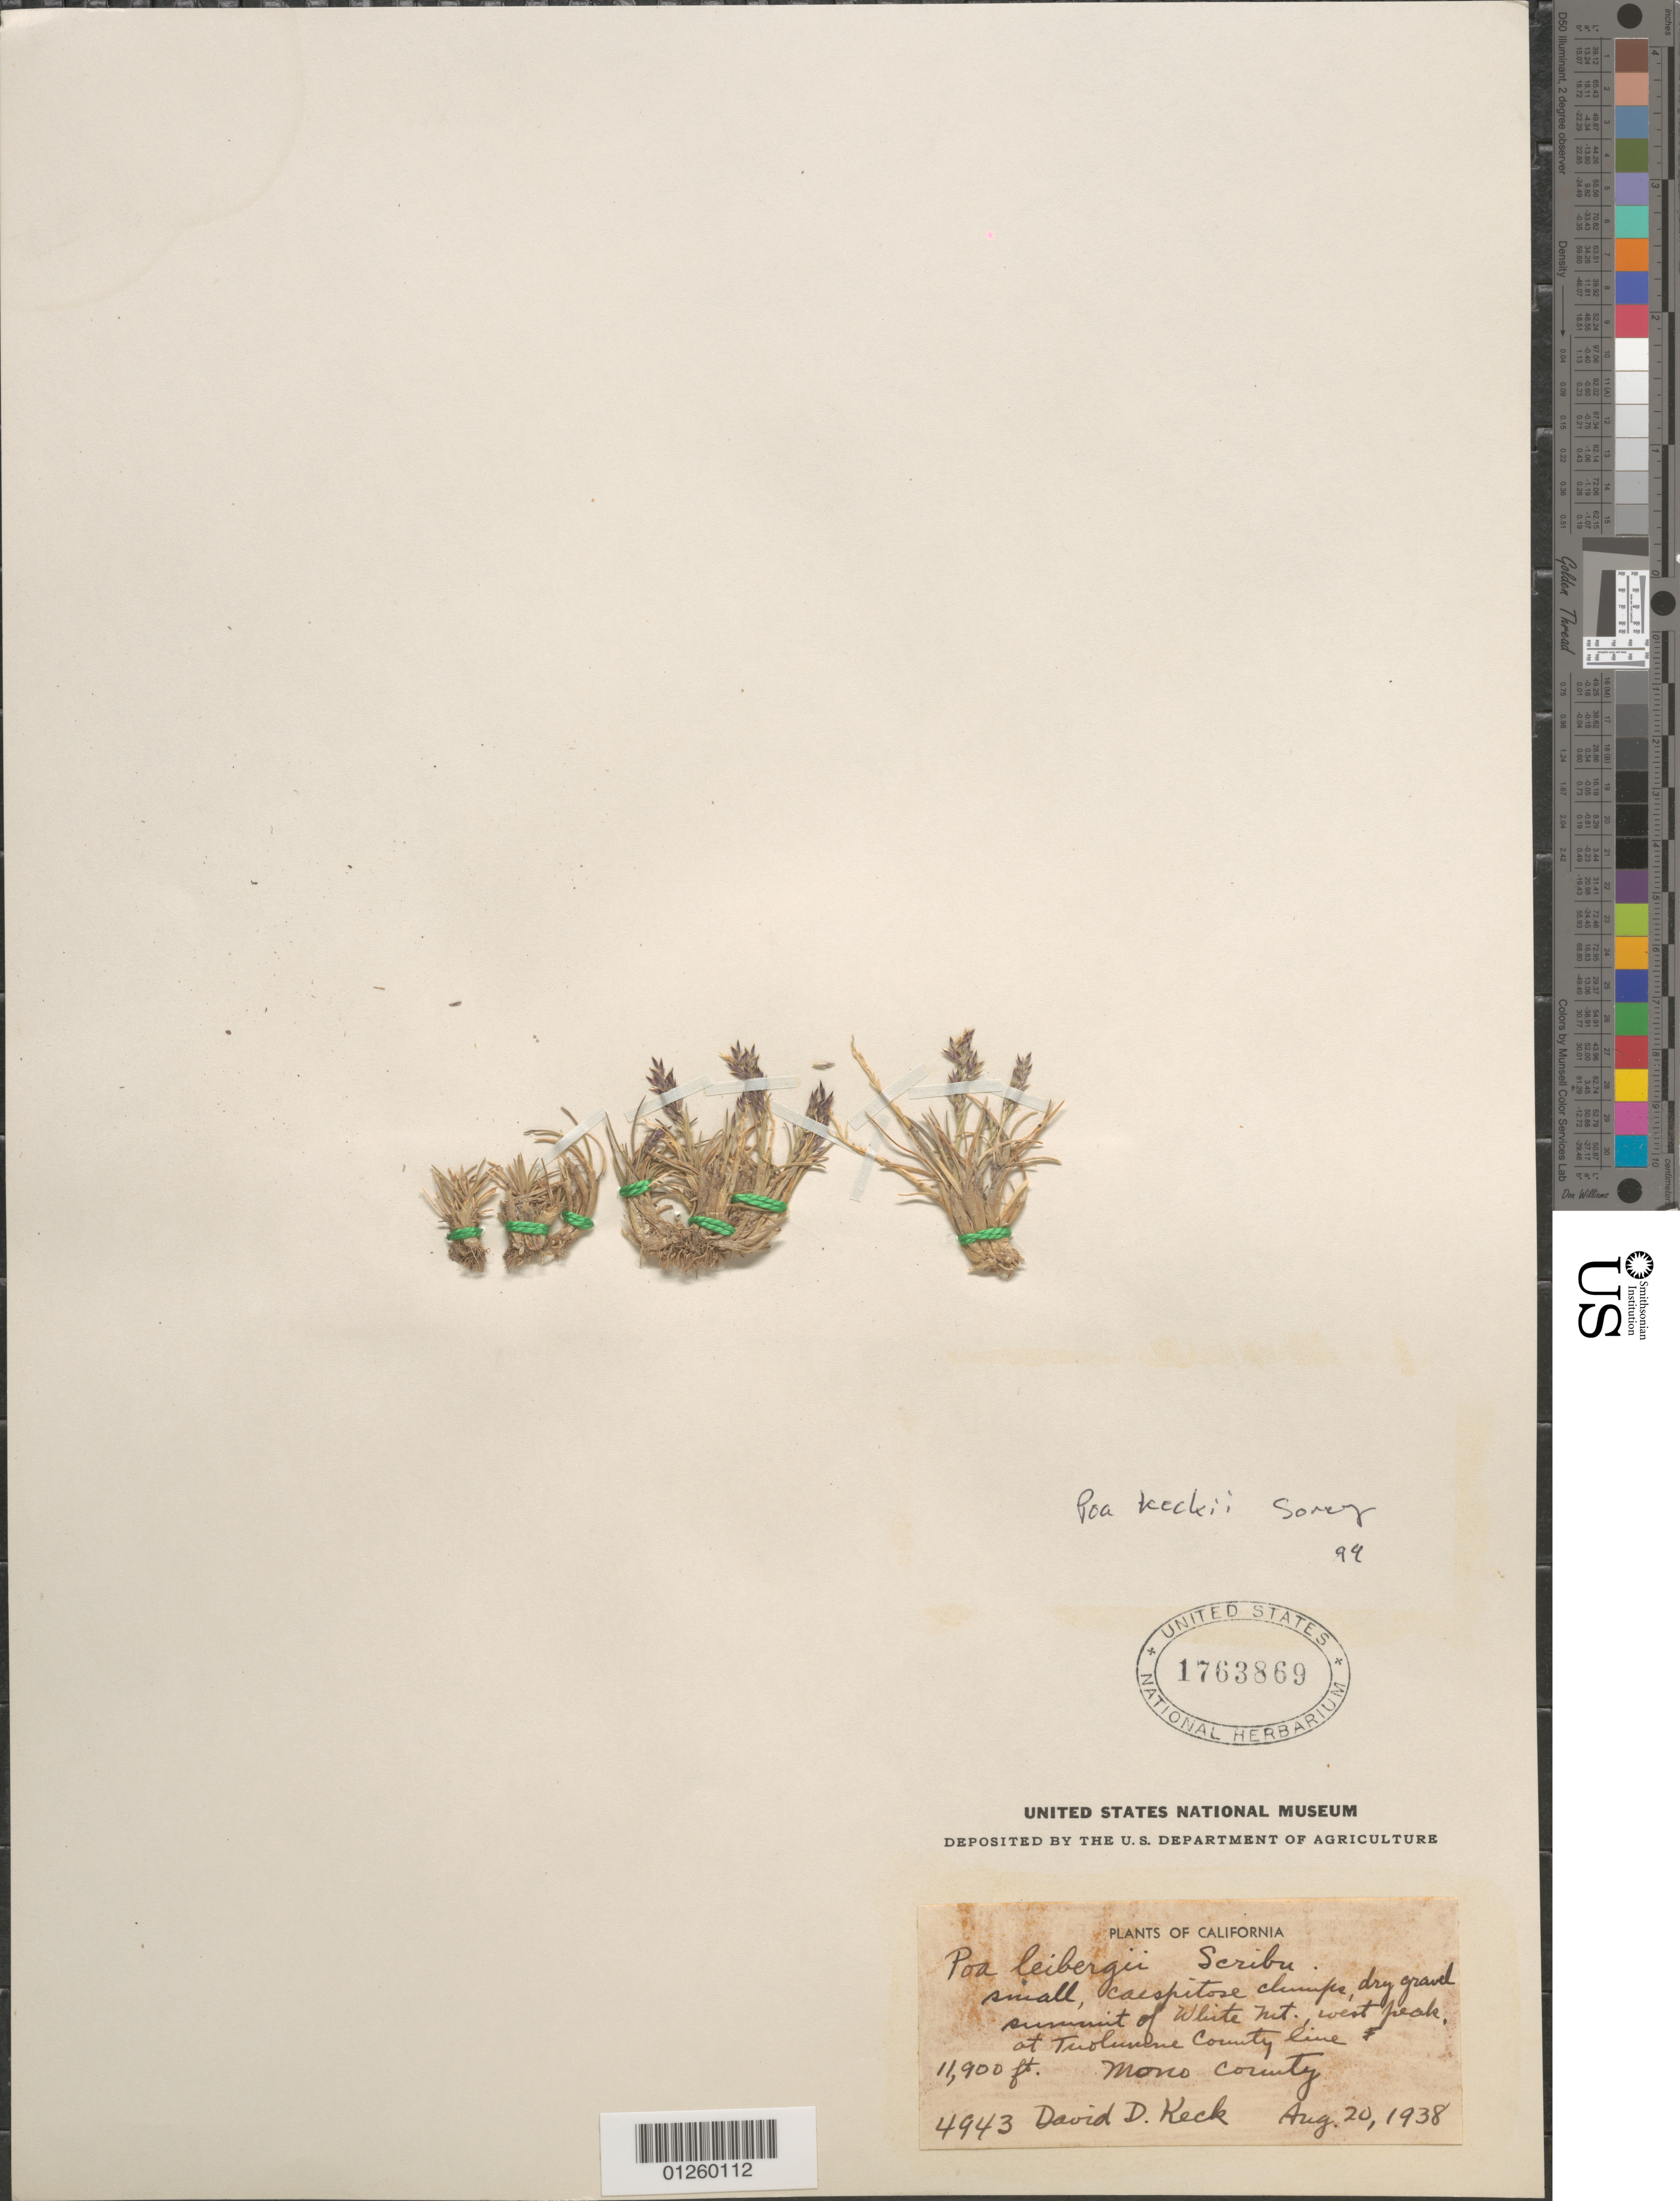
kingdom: Plantae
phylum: Tracheophyta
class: Liliopsida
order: Poales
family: Poaceae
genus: Poa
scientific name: Poa keckii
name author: Soreng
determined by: Soreng, Robert J., Research Associate (BOT), Smithsonian Institution - National Museum of Natural History (UNITED STATES)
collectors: D. D. Keck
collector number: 4943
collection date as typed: August 20, 1938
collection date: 1938-08-20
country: United States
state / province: California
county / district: Mono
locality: Summit of White Mountain, west peak, at Tuolumne County line.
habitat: Small, caespitose clumps in dry gravel.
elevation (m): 3627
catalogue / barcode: US 1763869